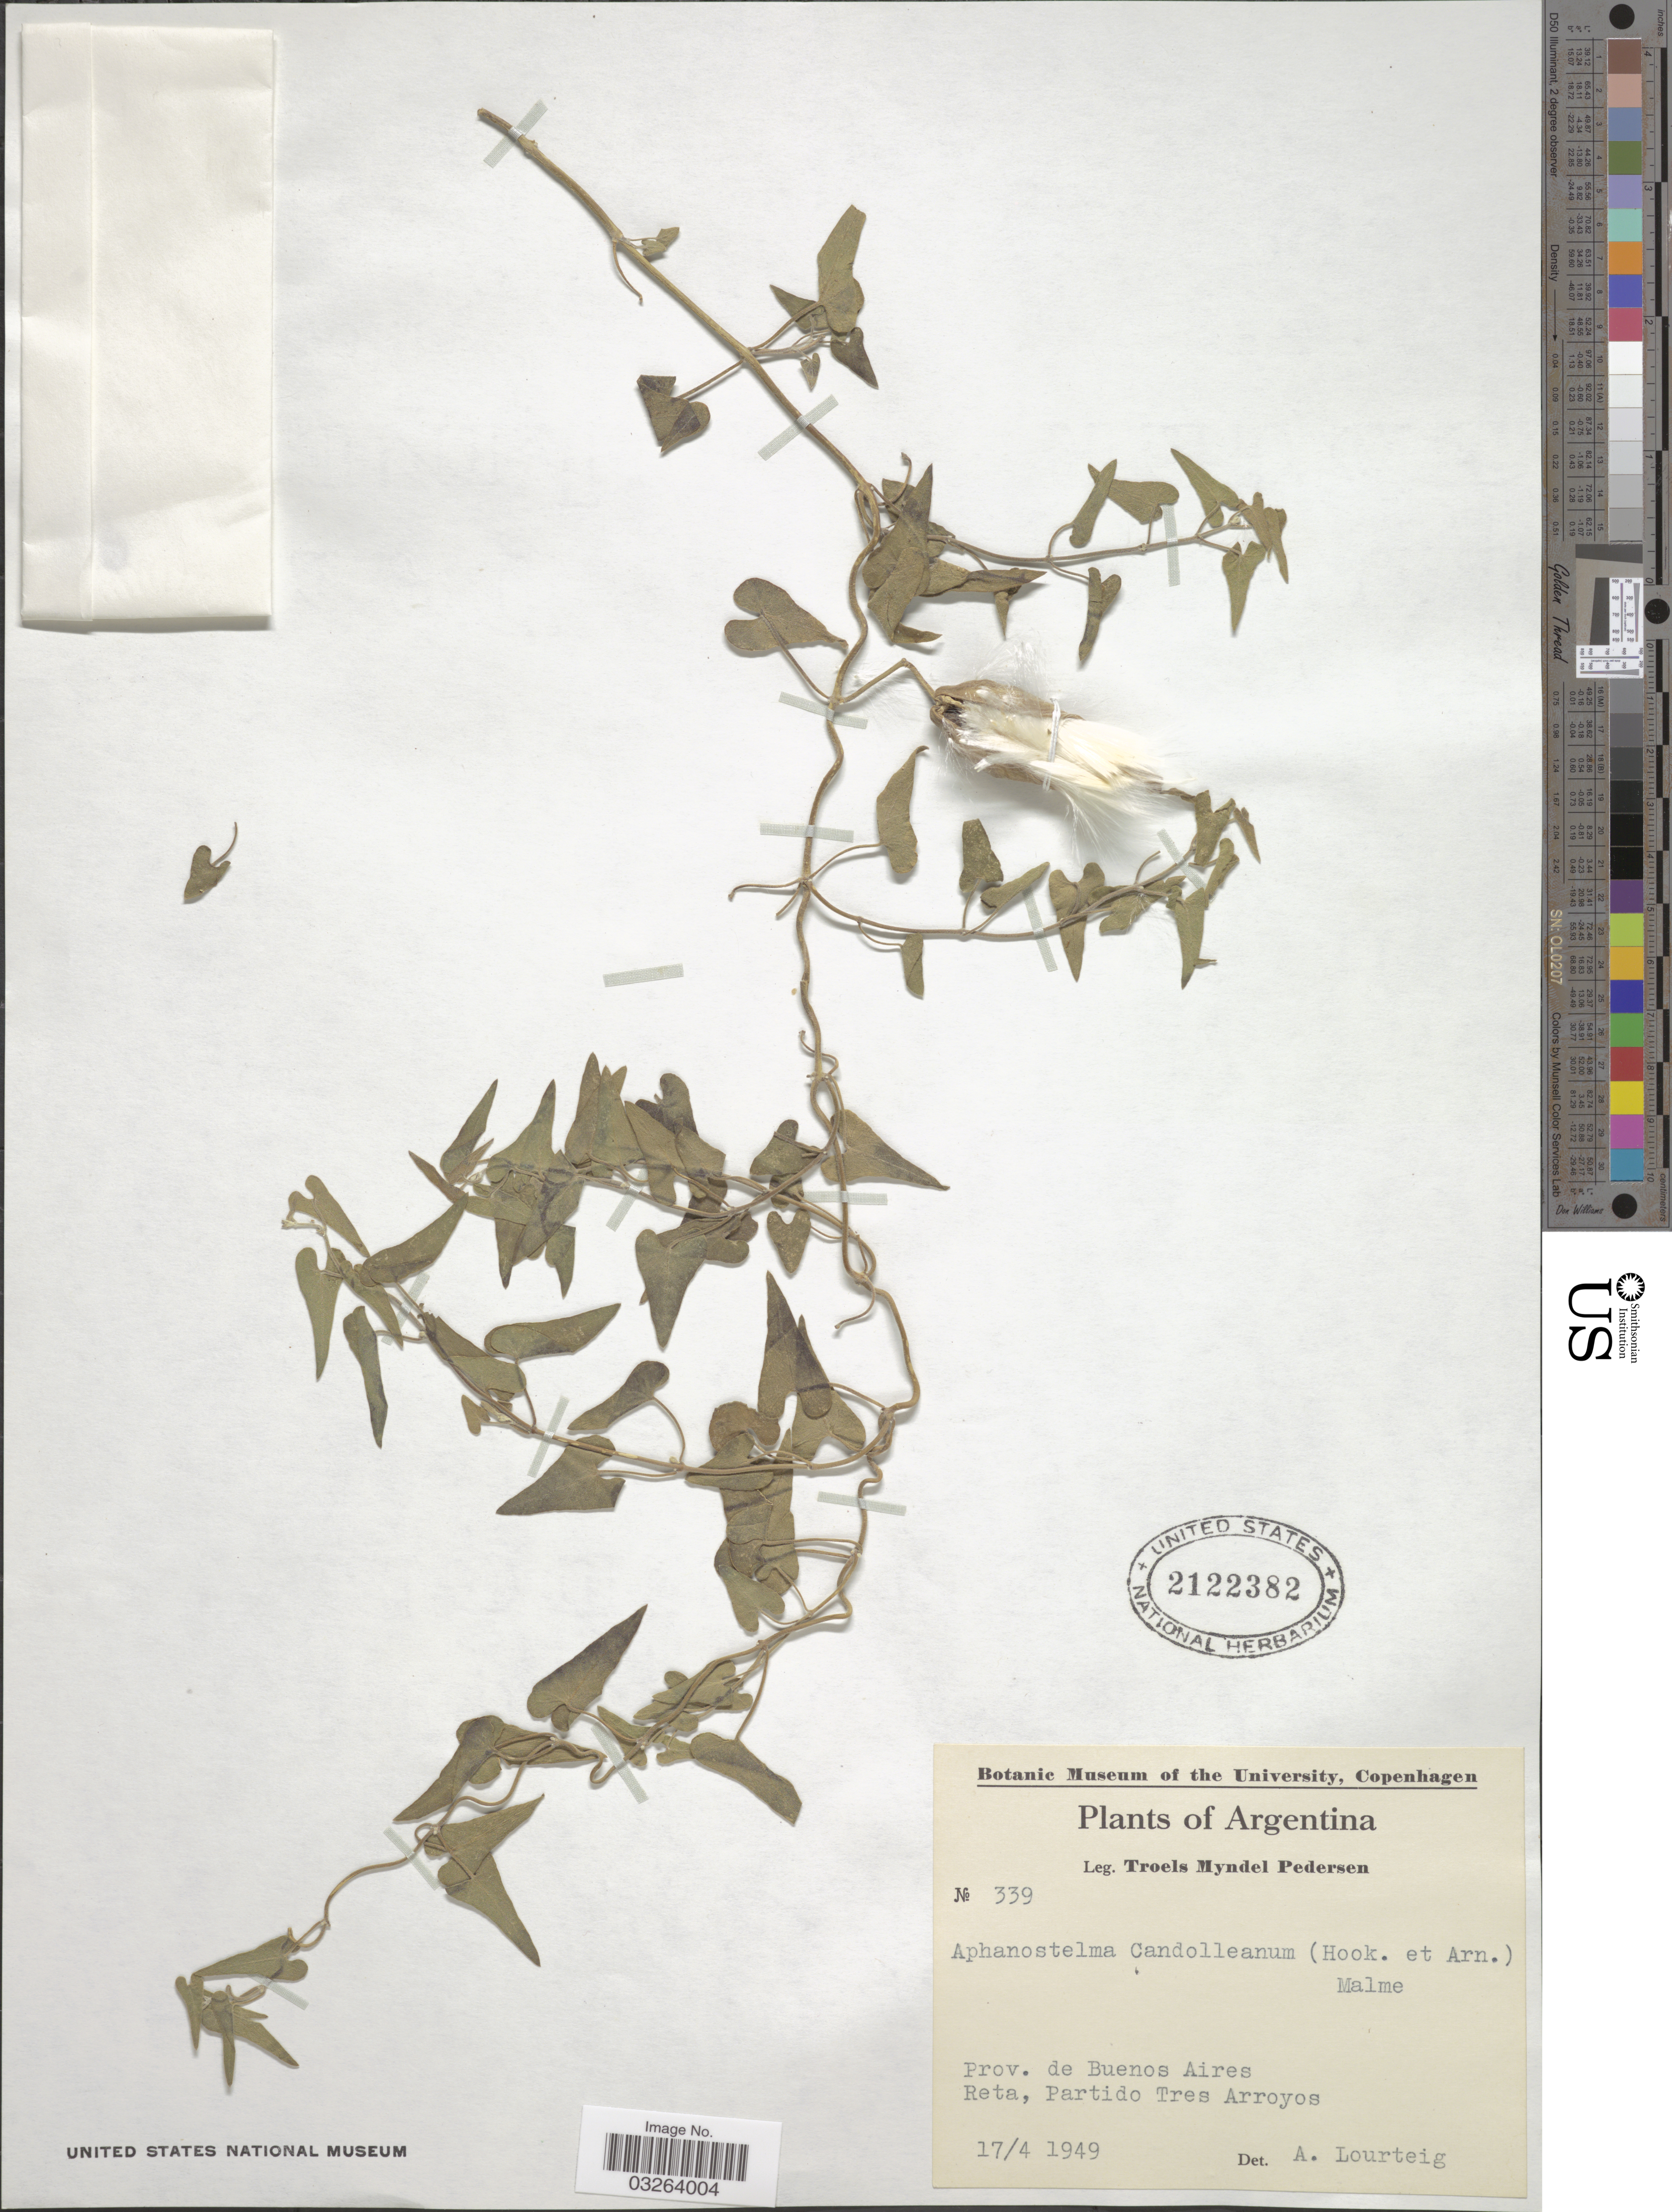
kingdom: Plantae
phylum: Tracheophyta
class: Magnoliopsida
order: Gentianales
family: Apocynaceae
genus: Aphanostelma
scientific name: Aphanostelma candolleanum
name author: (Hook. & Arn.) Malme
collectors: T. Pederson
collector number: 339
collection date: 1949-04-17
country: Argentina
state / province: Buenos Aires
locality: Reta, Partido Tres Arroyos.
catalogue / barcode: US 2122382